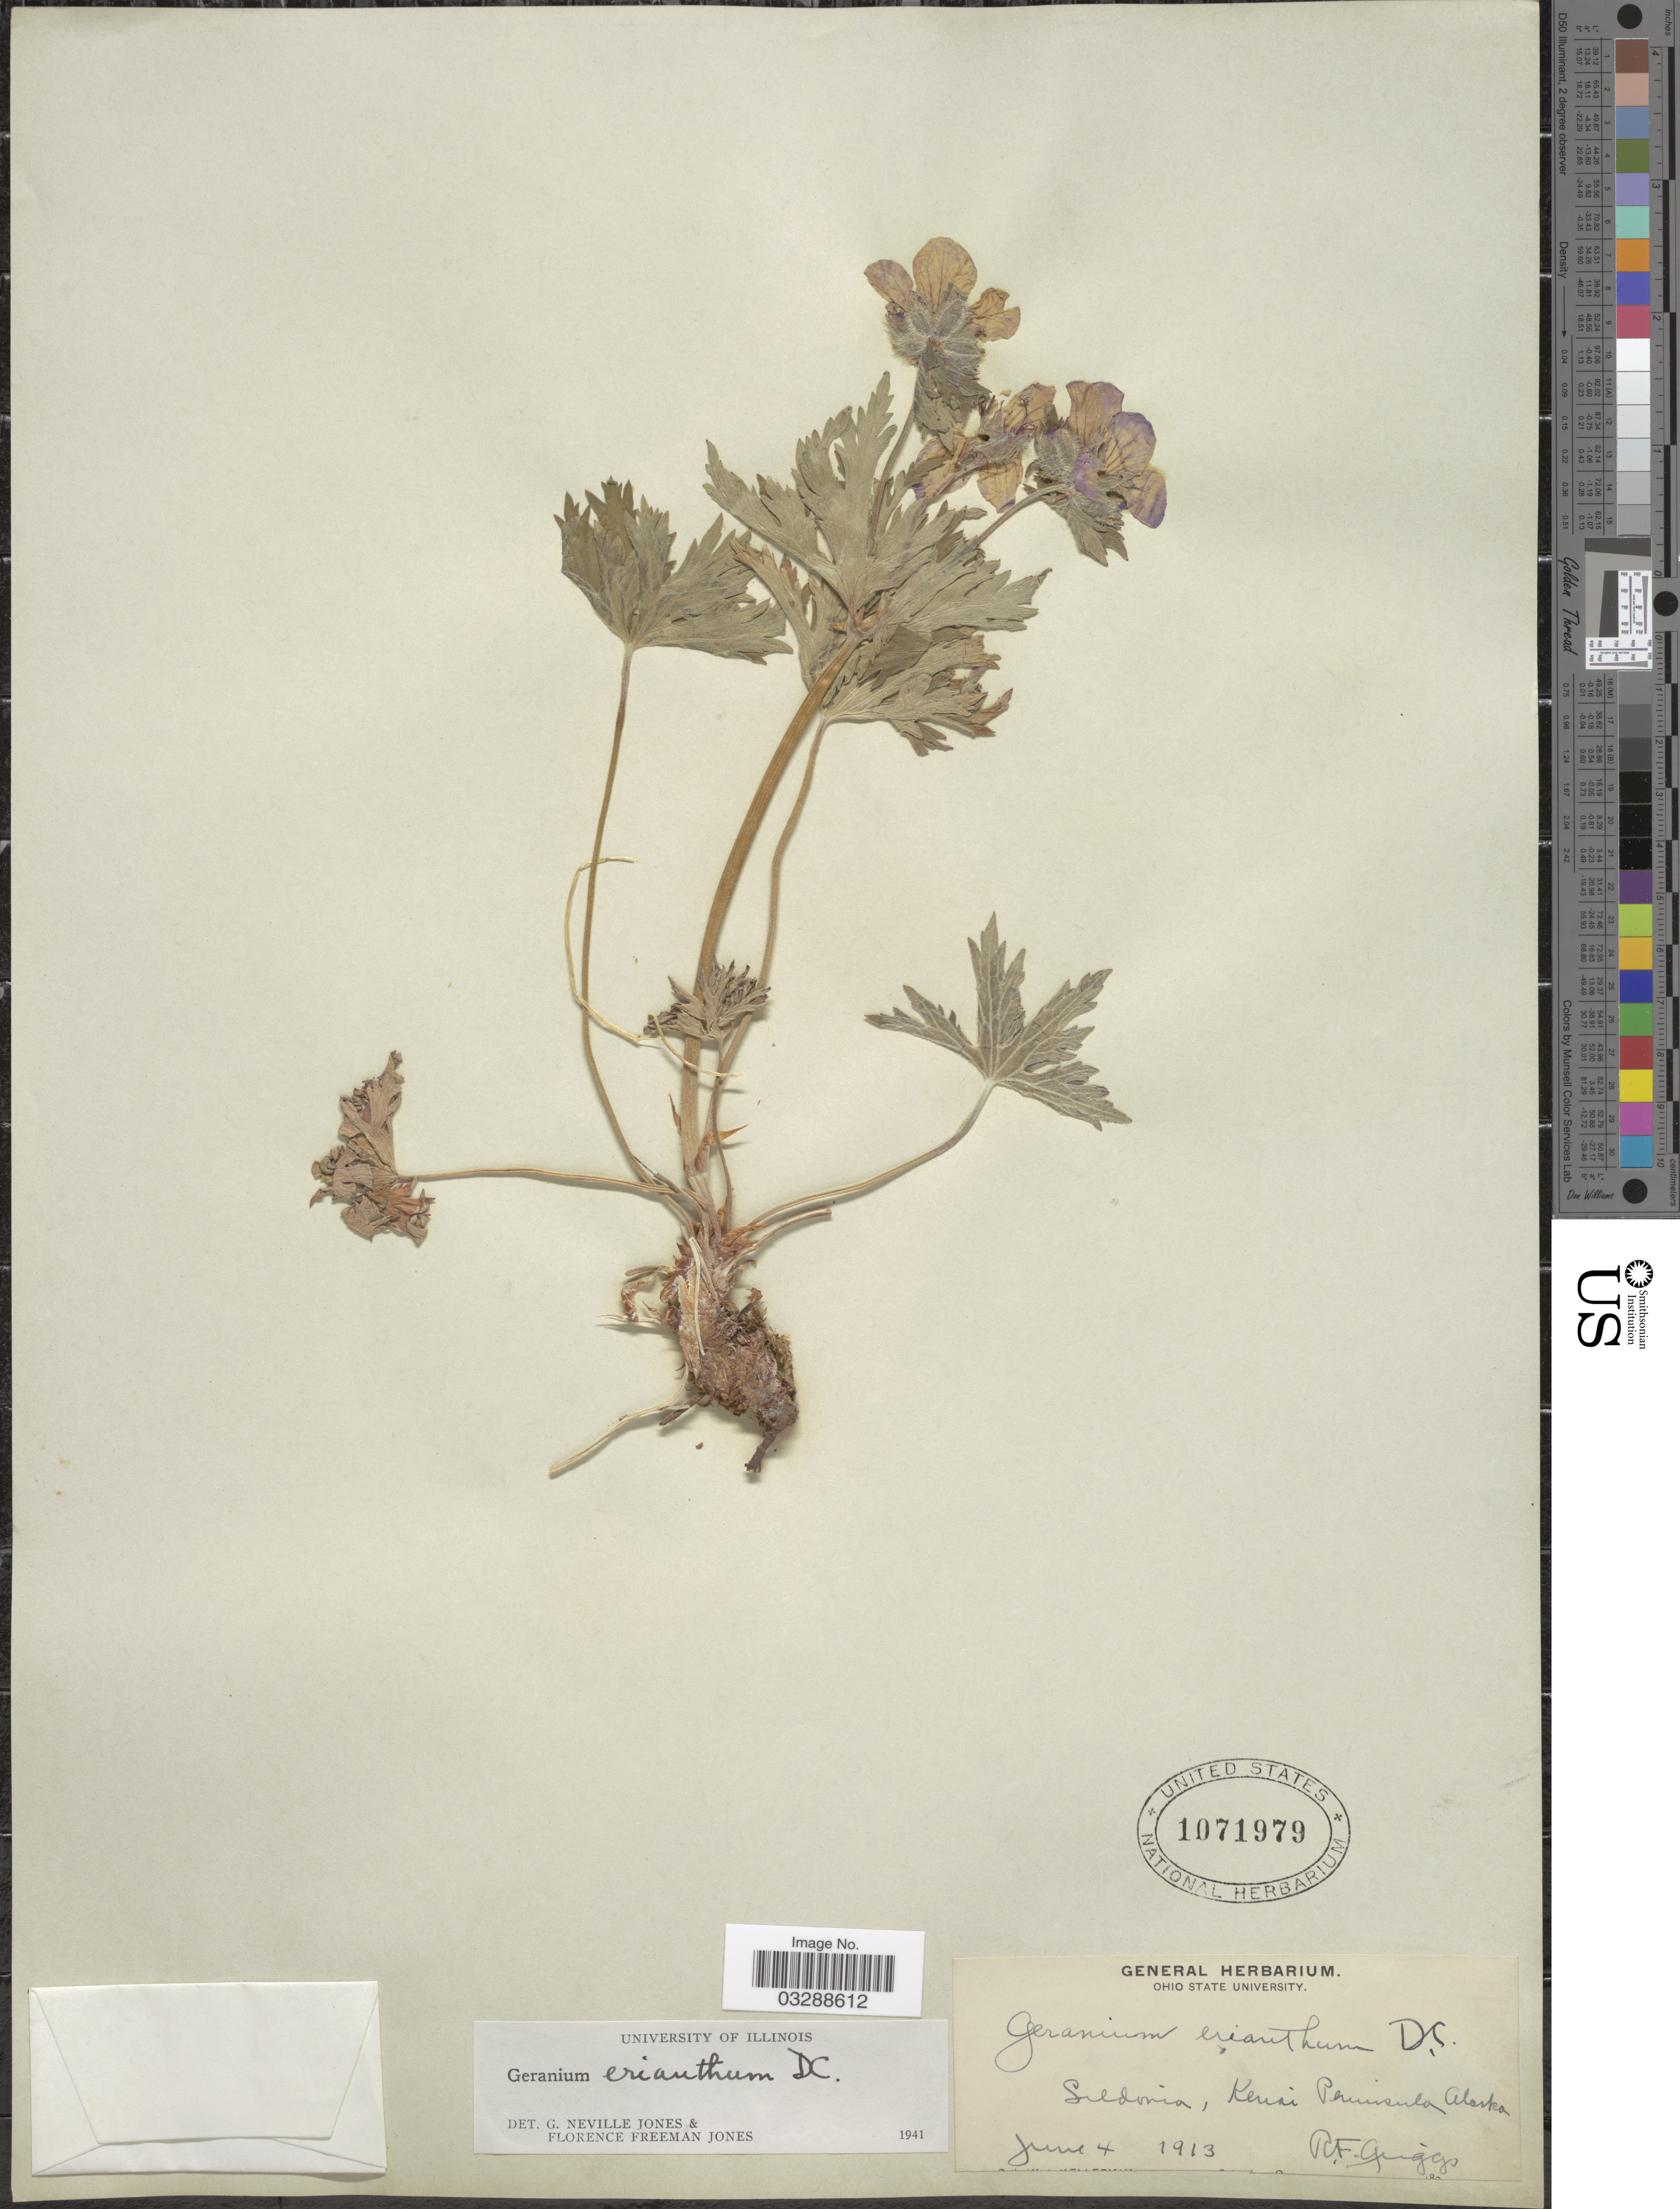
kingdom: Plantae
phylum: Tracheophyta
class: Magnoliopsida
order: Geraniales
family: Geraniaceae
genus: Geranium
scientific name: Geranium erianthum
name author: DC.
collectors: R. F. Griggs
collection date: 1913-06-04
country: United States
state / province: Alaska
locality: Seldovia, Kenai Peninsula.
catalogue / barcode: US 1071979